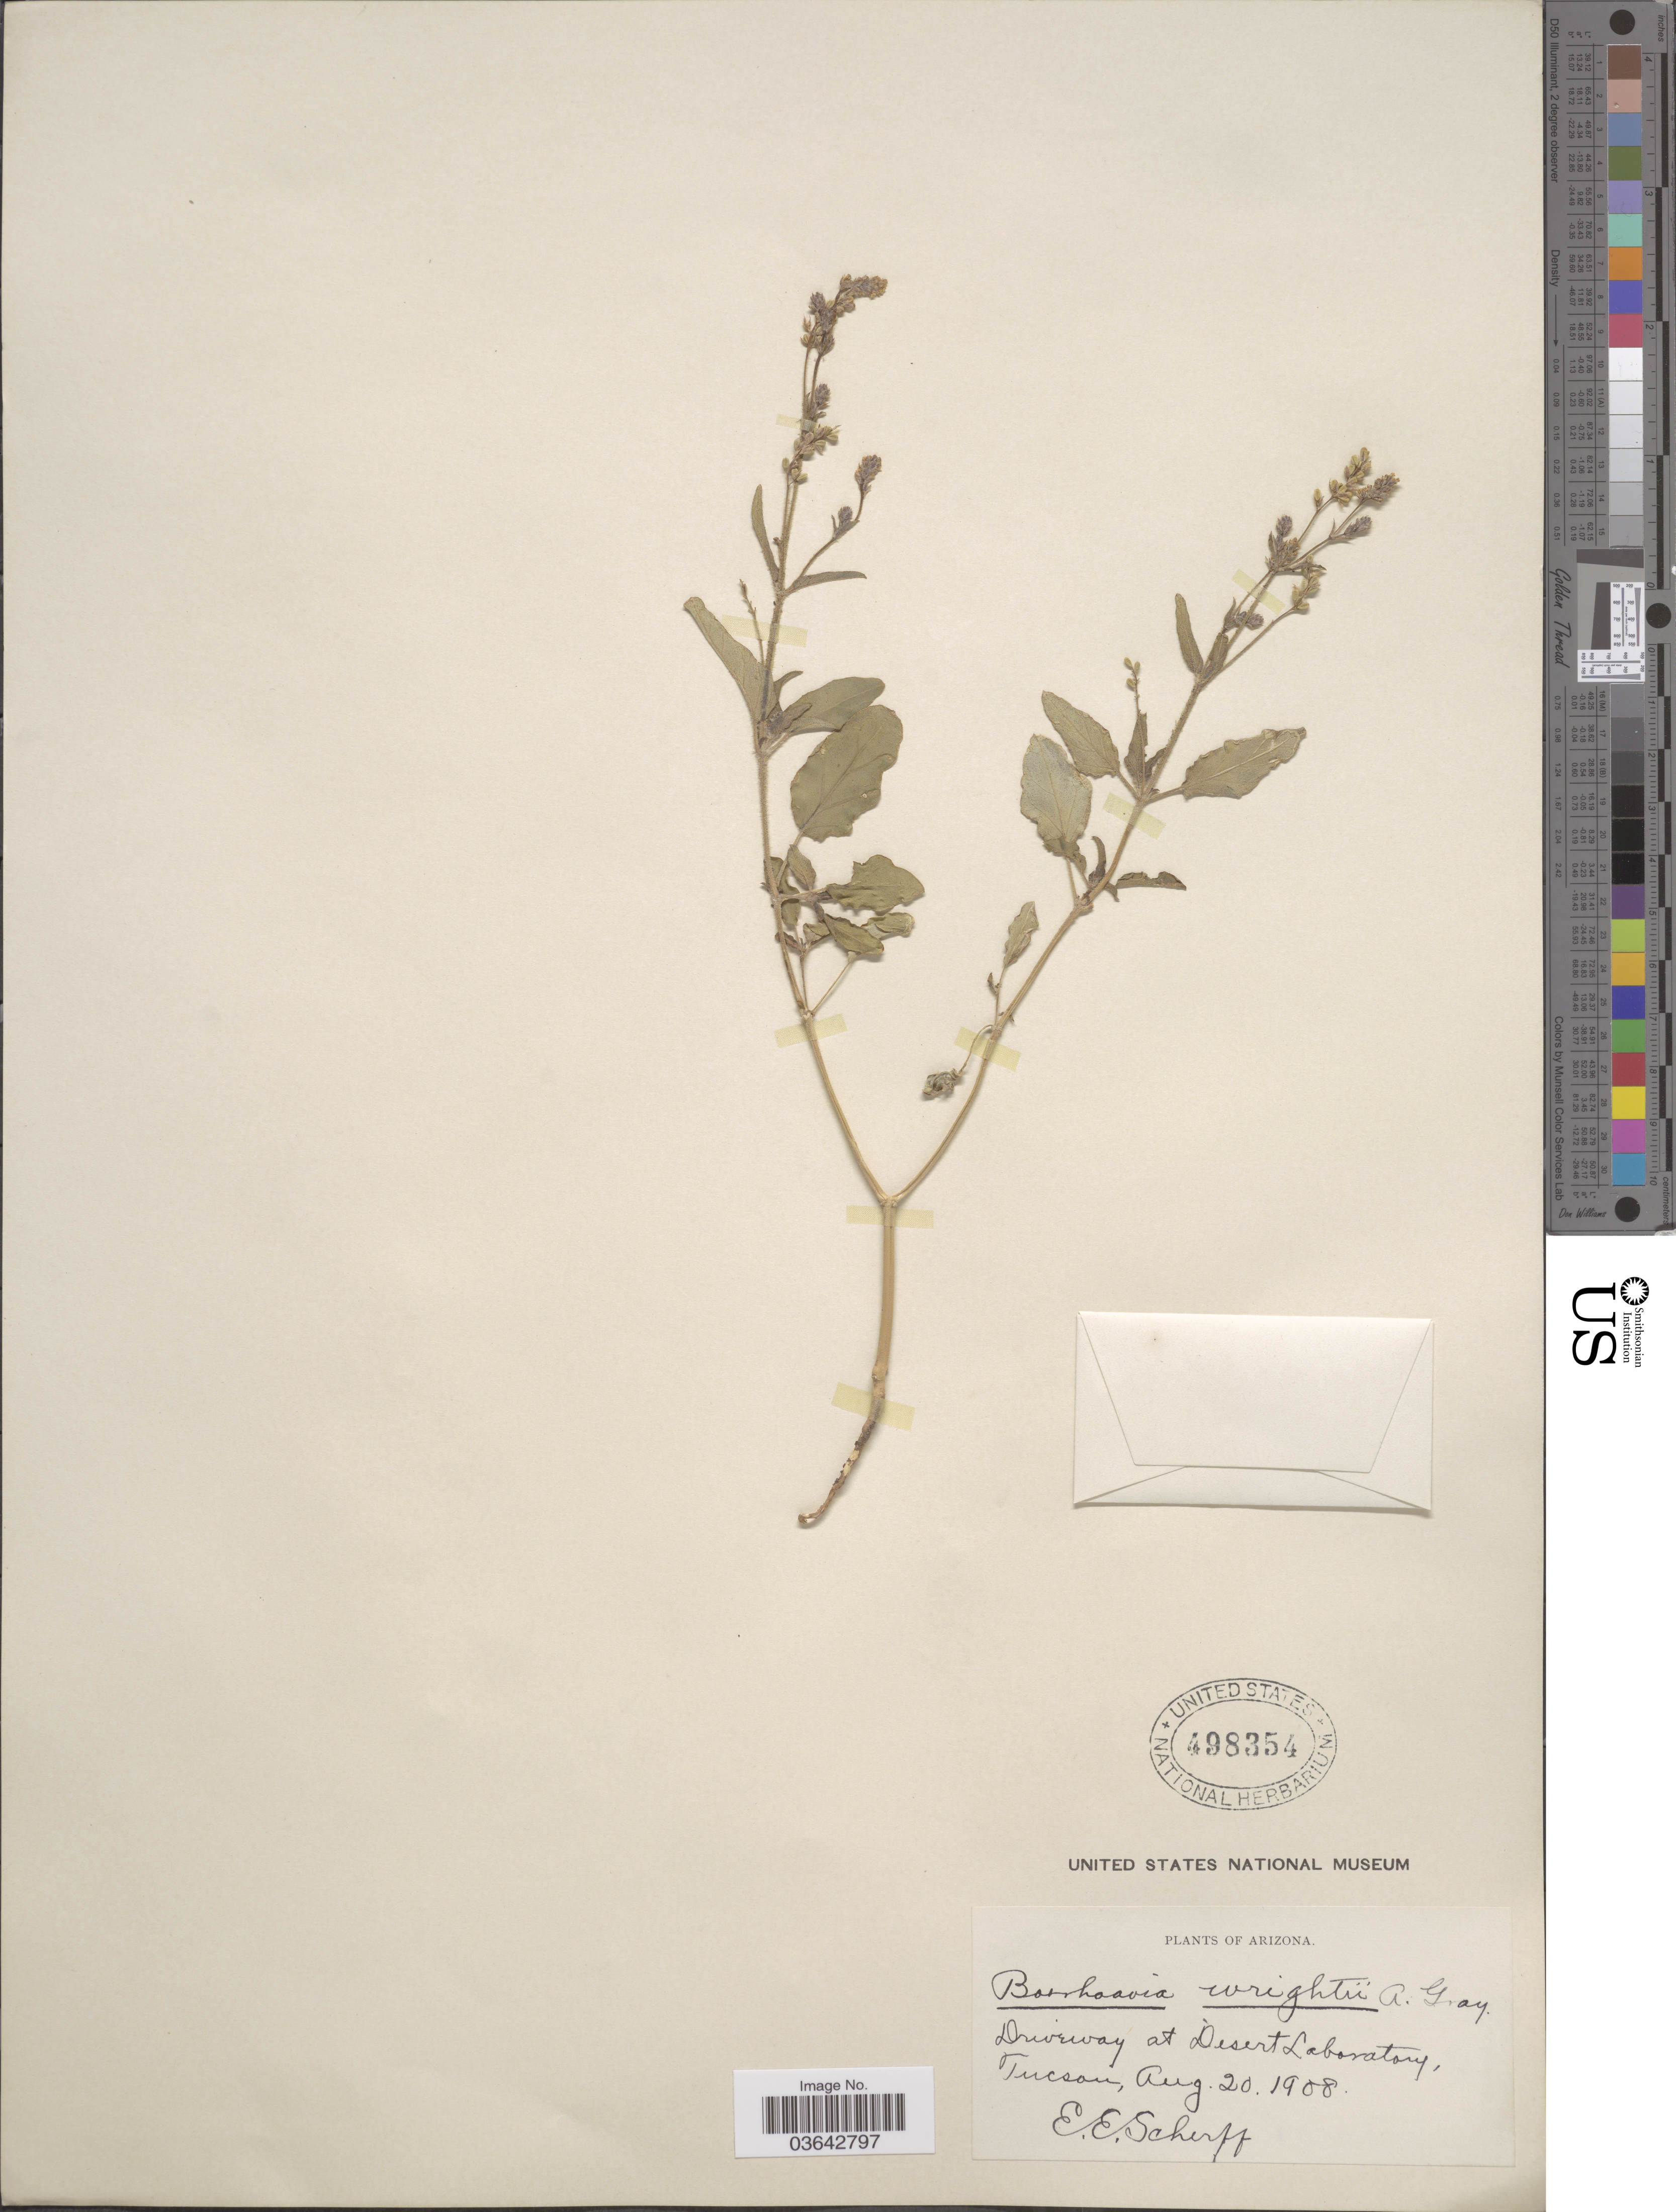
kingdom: Plantae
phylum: Tracheophyta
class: Magnoliopsida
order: Caryophyllales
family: Nyctaginaceae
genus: Boerhavia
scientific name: Boerhavia wrightii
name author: A. Gray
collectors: E. Scherff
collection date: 1908-08-20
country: United States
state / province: Arizona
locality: Driveway at Desert Laboratory, Tucson.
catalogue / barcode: US 498354